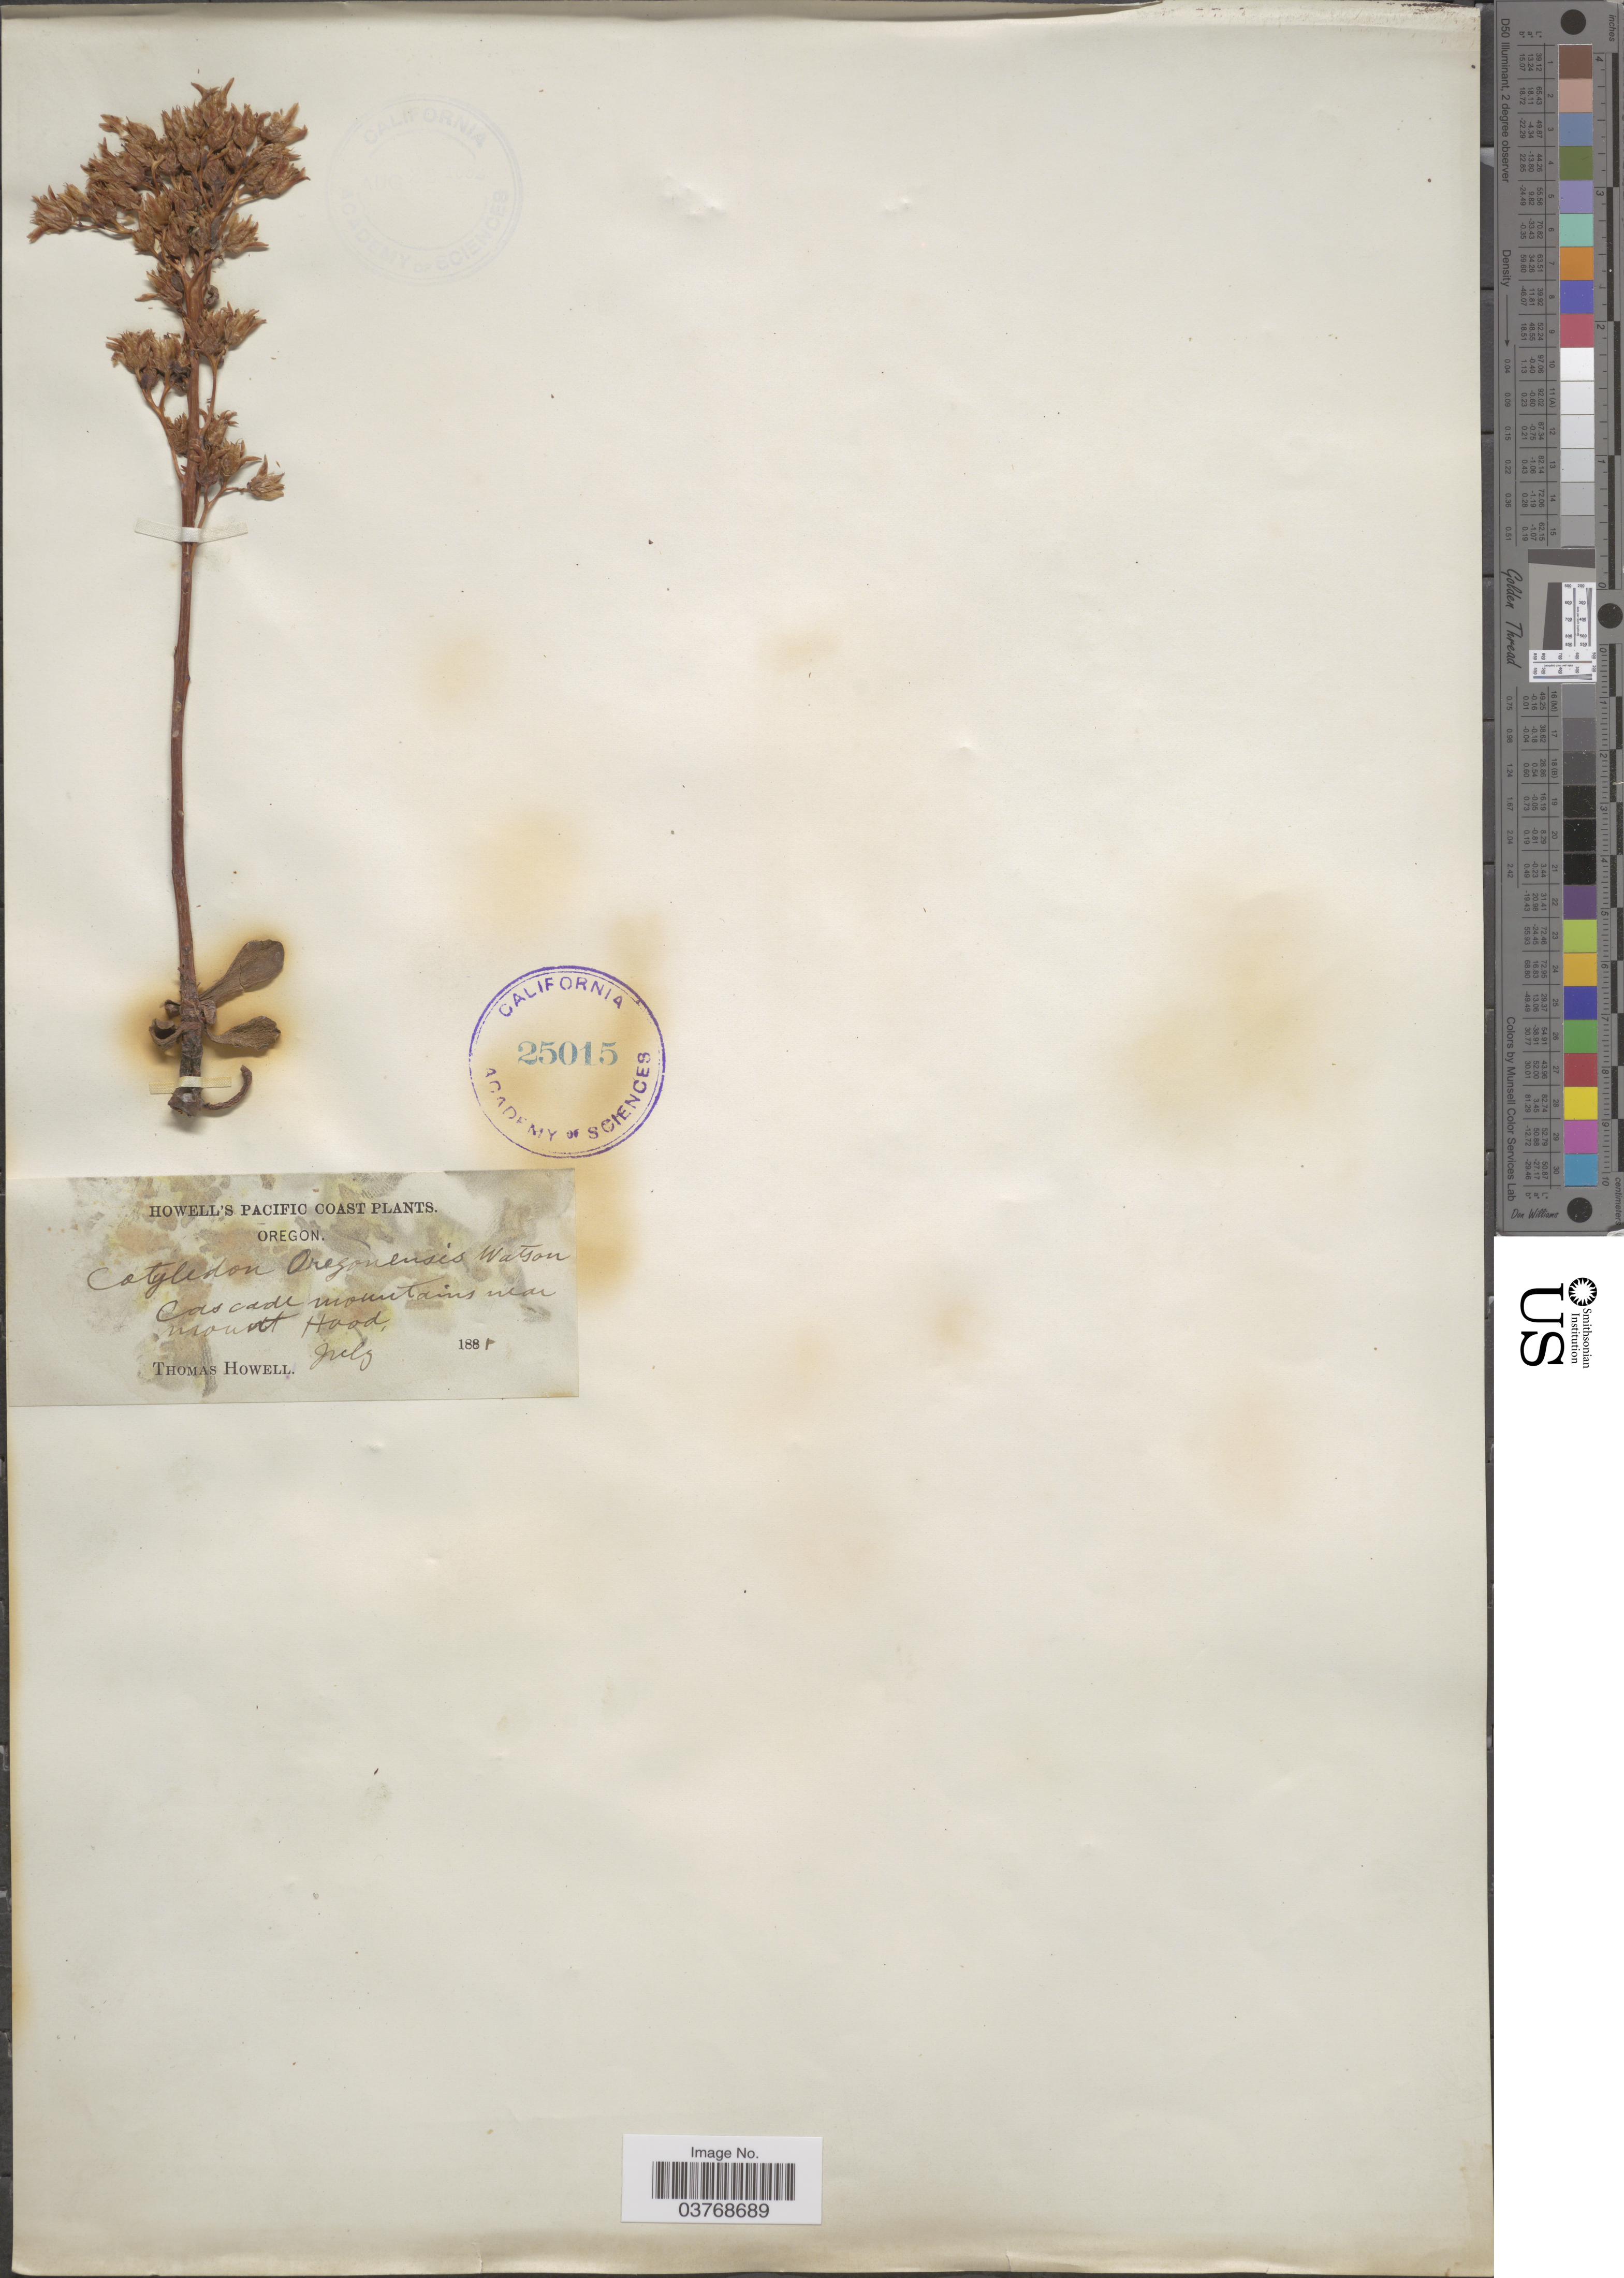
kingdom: Plantae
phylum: Tracheophyta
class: Magnoliopsida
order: Saxifragales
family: Crassulaceae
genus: Sedum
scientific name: Sedum oregonense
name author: (S. Watson) M. Peck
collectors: T. Howell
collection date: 1881-07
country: United States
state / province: Oregon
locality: Pacific Coast. Cascade mountains near mount Hood.